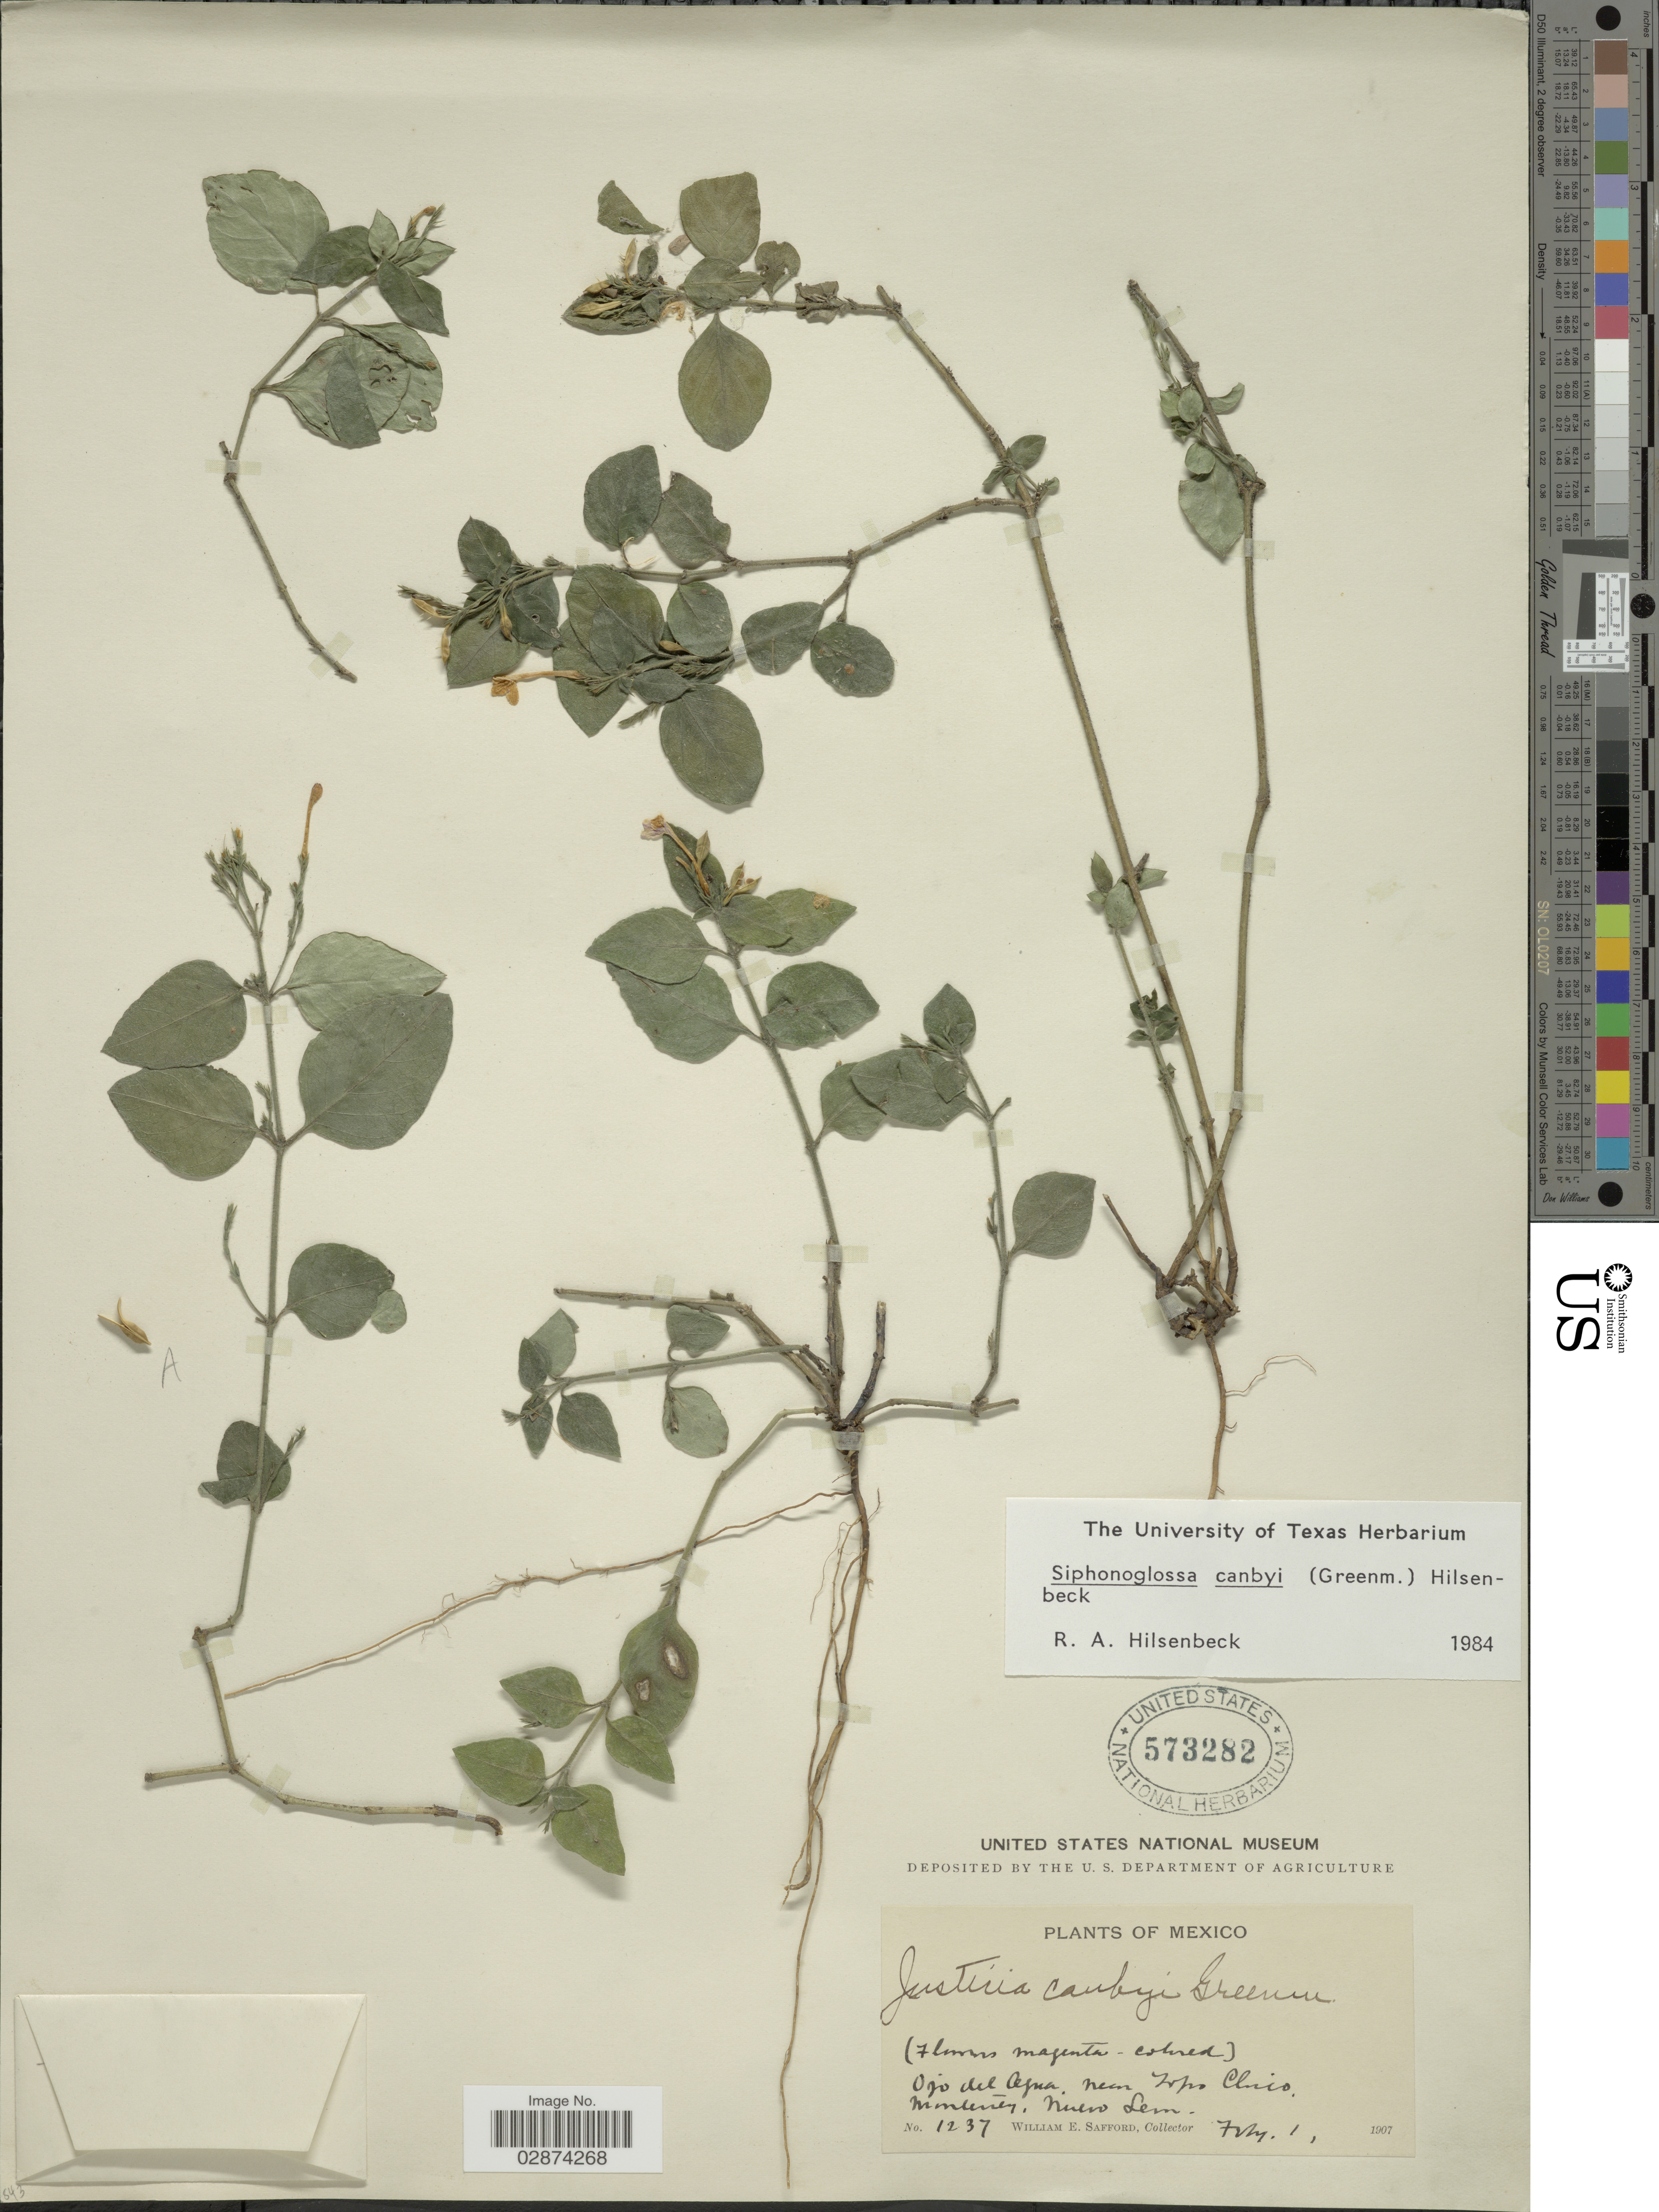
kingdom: Plantae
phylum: Tracheophyta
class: Magnoliopsida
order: Lamiales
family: Acanthaceae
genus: Justicia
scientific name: Justicia canbyi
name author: Greenm.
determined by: Fisher, Amanda, (LOB), California State University, Long Beach (UNITED STATES)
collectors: W. E. Safford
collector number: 1237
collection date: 1907-02-01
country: Mexico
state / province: Nuevo León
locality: Ojo del Aqua, near Topo Chico, Monterrey.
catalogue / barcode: US 573282